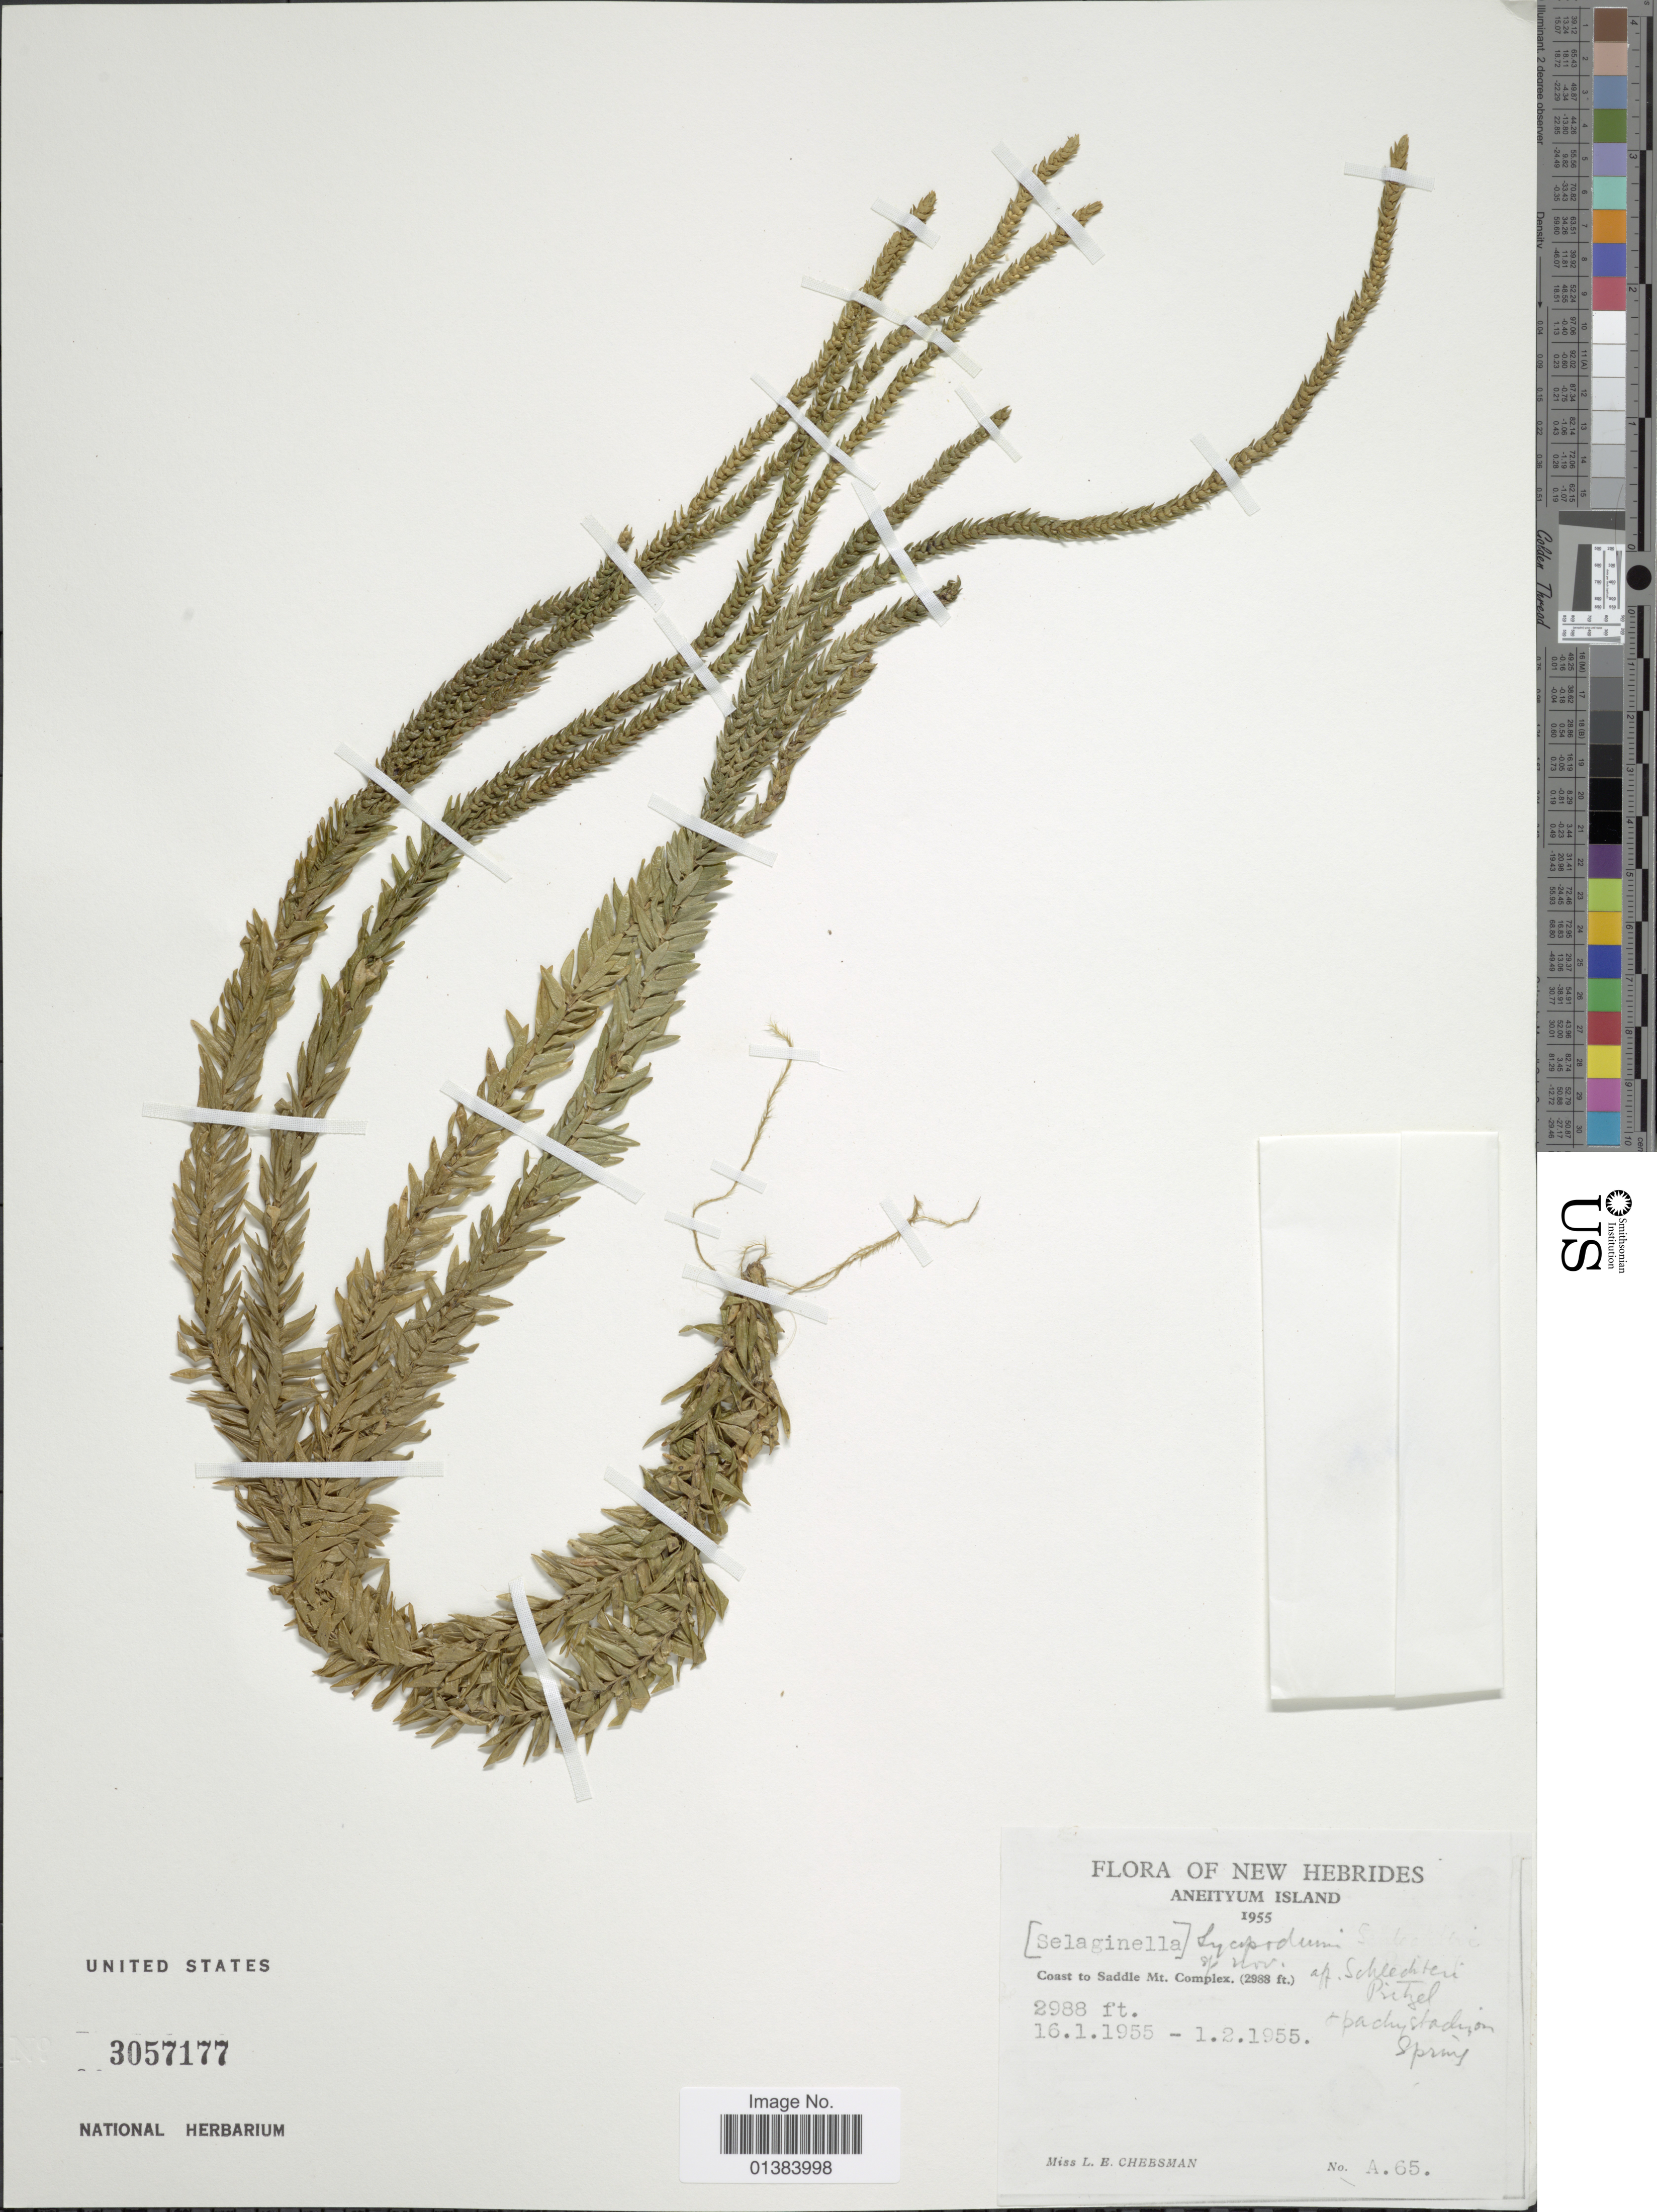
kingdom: Plantae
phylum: Tracheophyta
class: Lycopodiopsida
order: Lycopodiales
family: Lycopodiaceae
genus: Phlegmariurus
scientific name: Phlegmariurus oceanianus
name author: (Herter) A. R. Field & Bostock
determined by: Field, A. R.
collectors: L. E. Cheesman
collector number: A65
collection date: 1955-01-16/1955-02-01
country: Vanuatu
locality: New Hebrides. Aneityum Island, Coast to Saddle, Mt. Complex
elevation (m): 911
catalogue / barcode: US 3057177